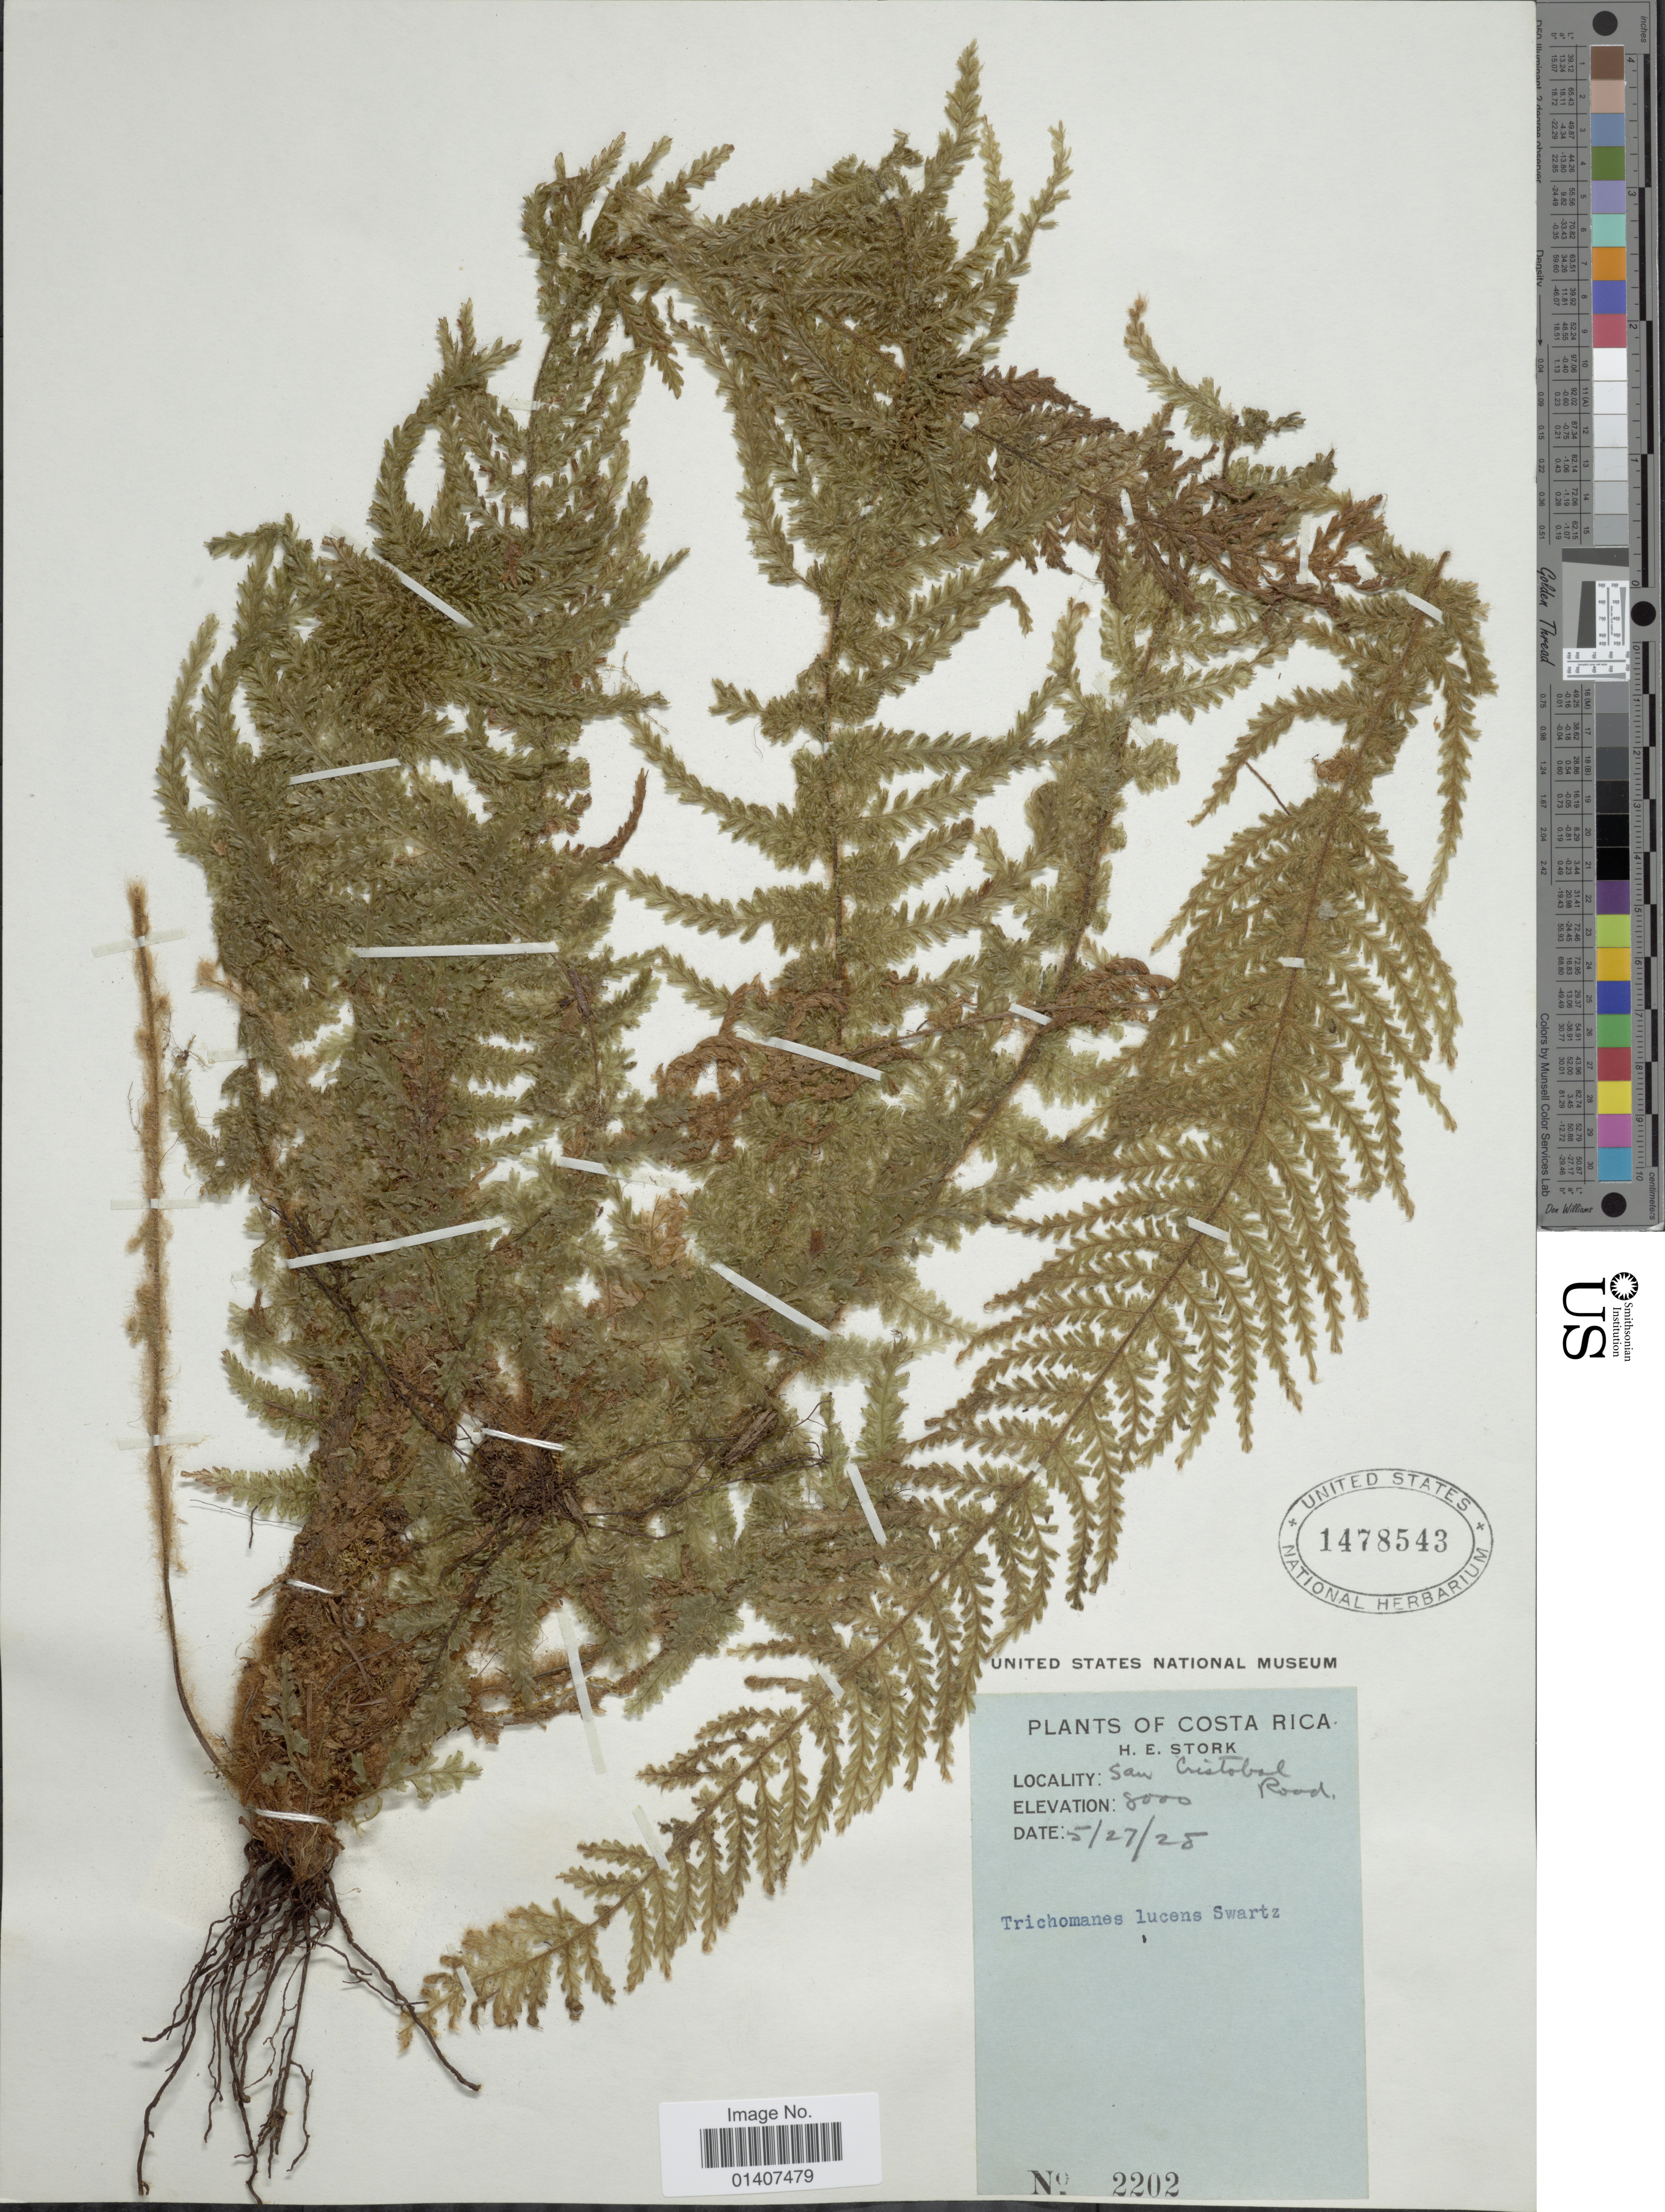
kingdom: Plantae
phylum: Tracheophyta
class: Polypodiopsida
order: Hymenophyllales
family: Hymenophyllaceae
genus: Trichomanes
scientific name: Trichomanes lucens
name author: Sw.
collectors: H. E. Stork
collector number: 2202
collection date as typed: Transcribed d/m/y: 27/5/28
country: Costa Rica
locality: San Cristobal road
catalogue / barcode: US 1478543